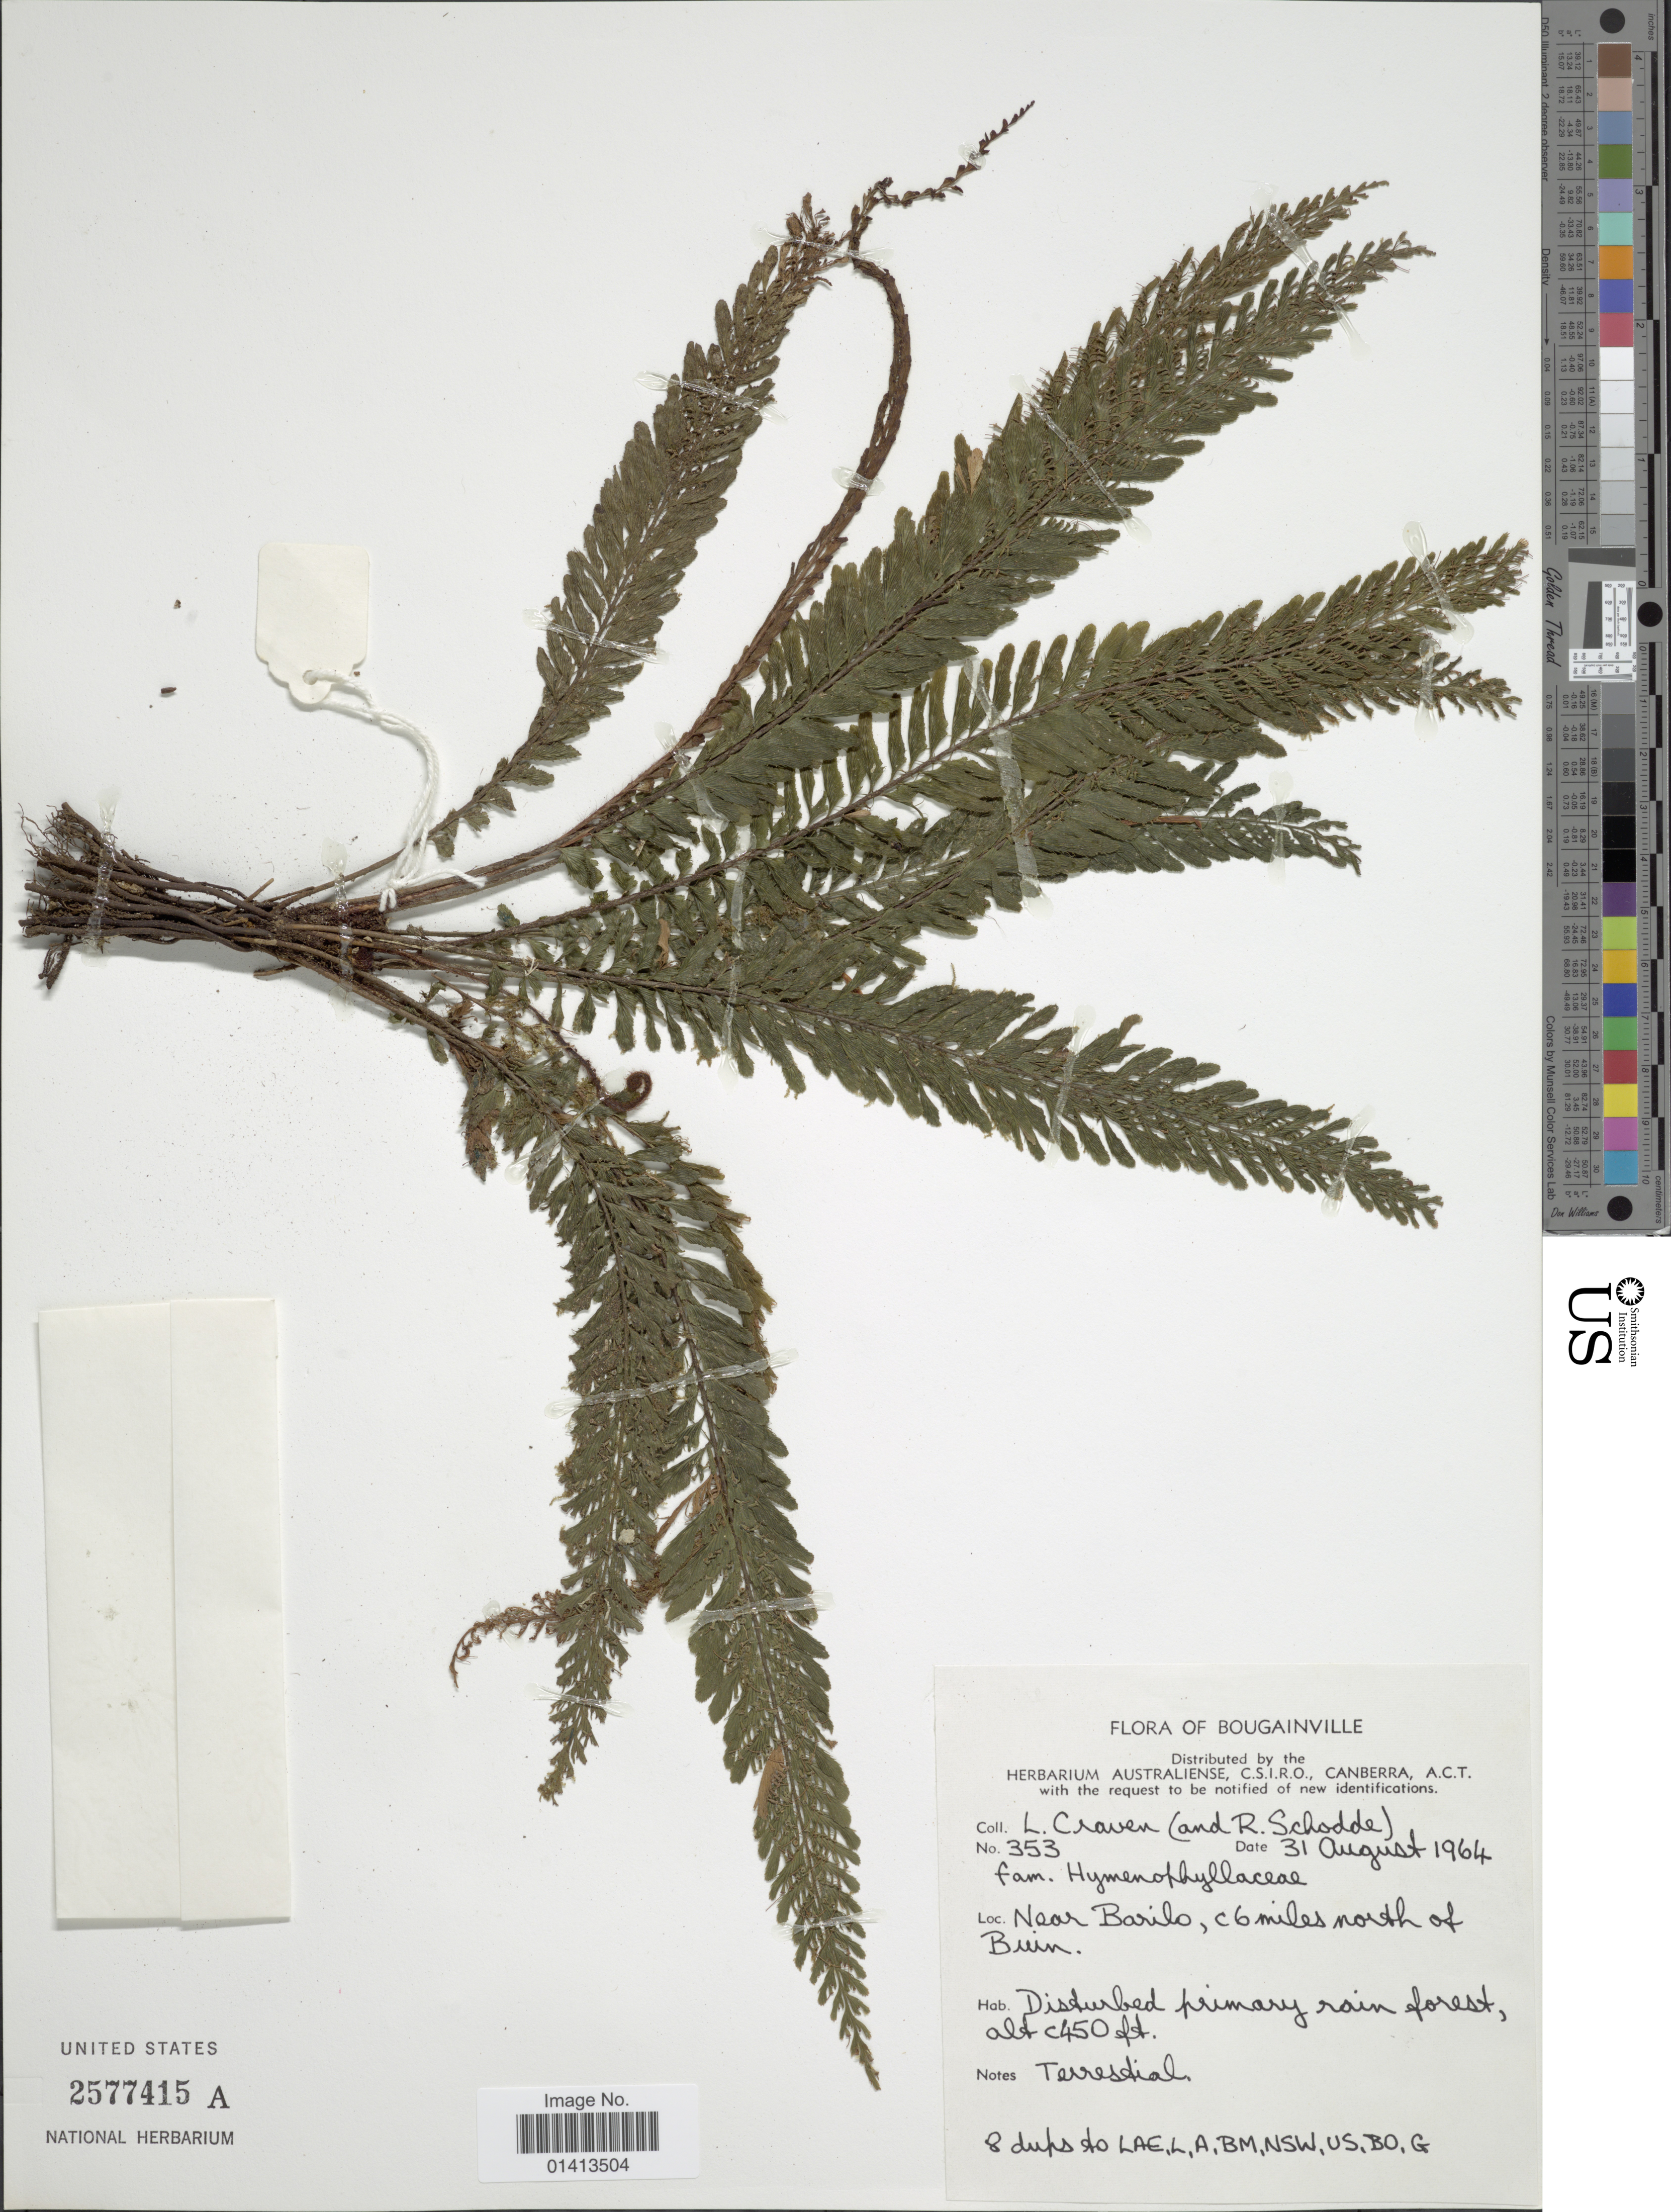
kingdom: Plantae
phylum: Tracheophyta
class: Polypodiopsida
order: Hymenophyllales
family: Hymenophyllaceae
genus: Crepidomanes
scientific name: Crepidomanes sp.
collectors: L. A. Craven & R. Schodde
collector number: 353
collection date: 1964-08-31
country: Papua New Guinea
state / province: Bougainville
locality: Near Barilo, c. 6 miles north of Buin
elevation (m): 137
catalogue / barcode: US 2577415A